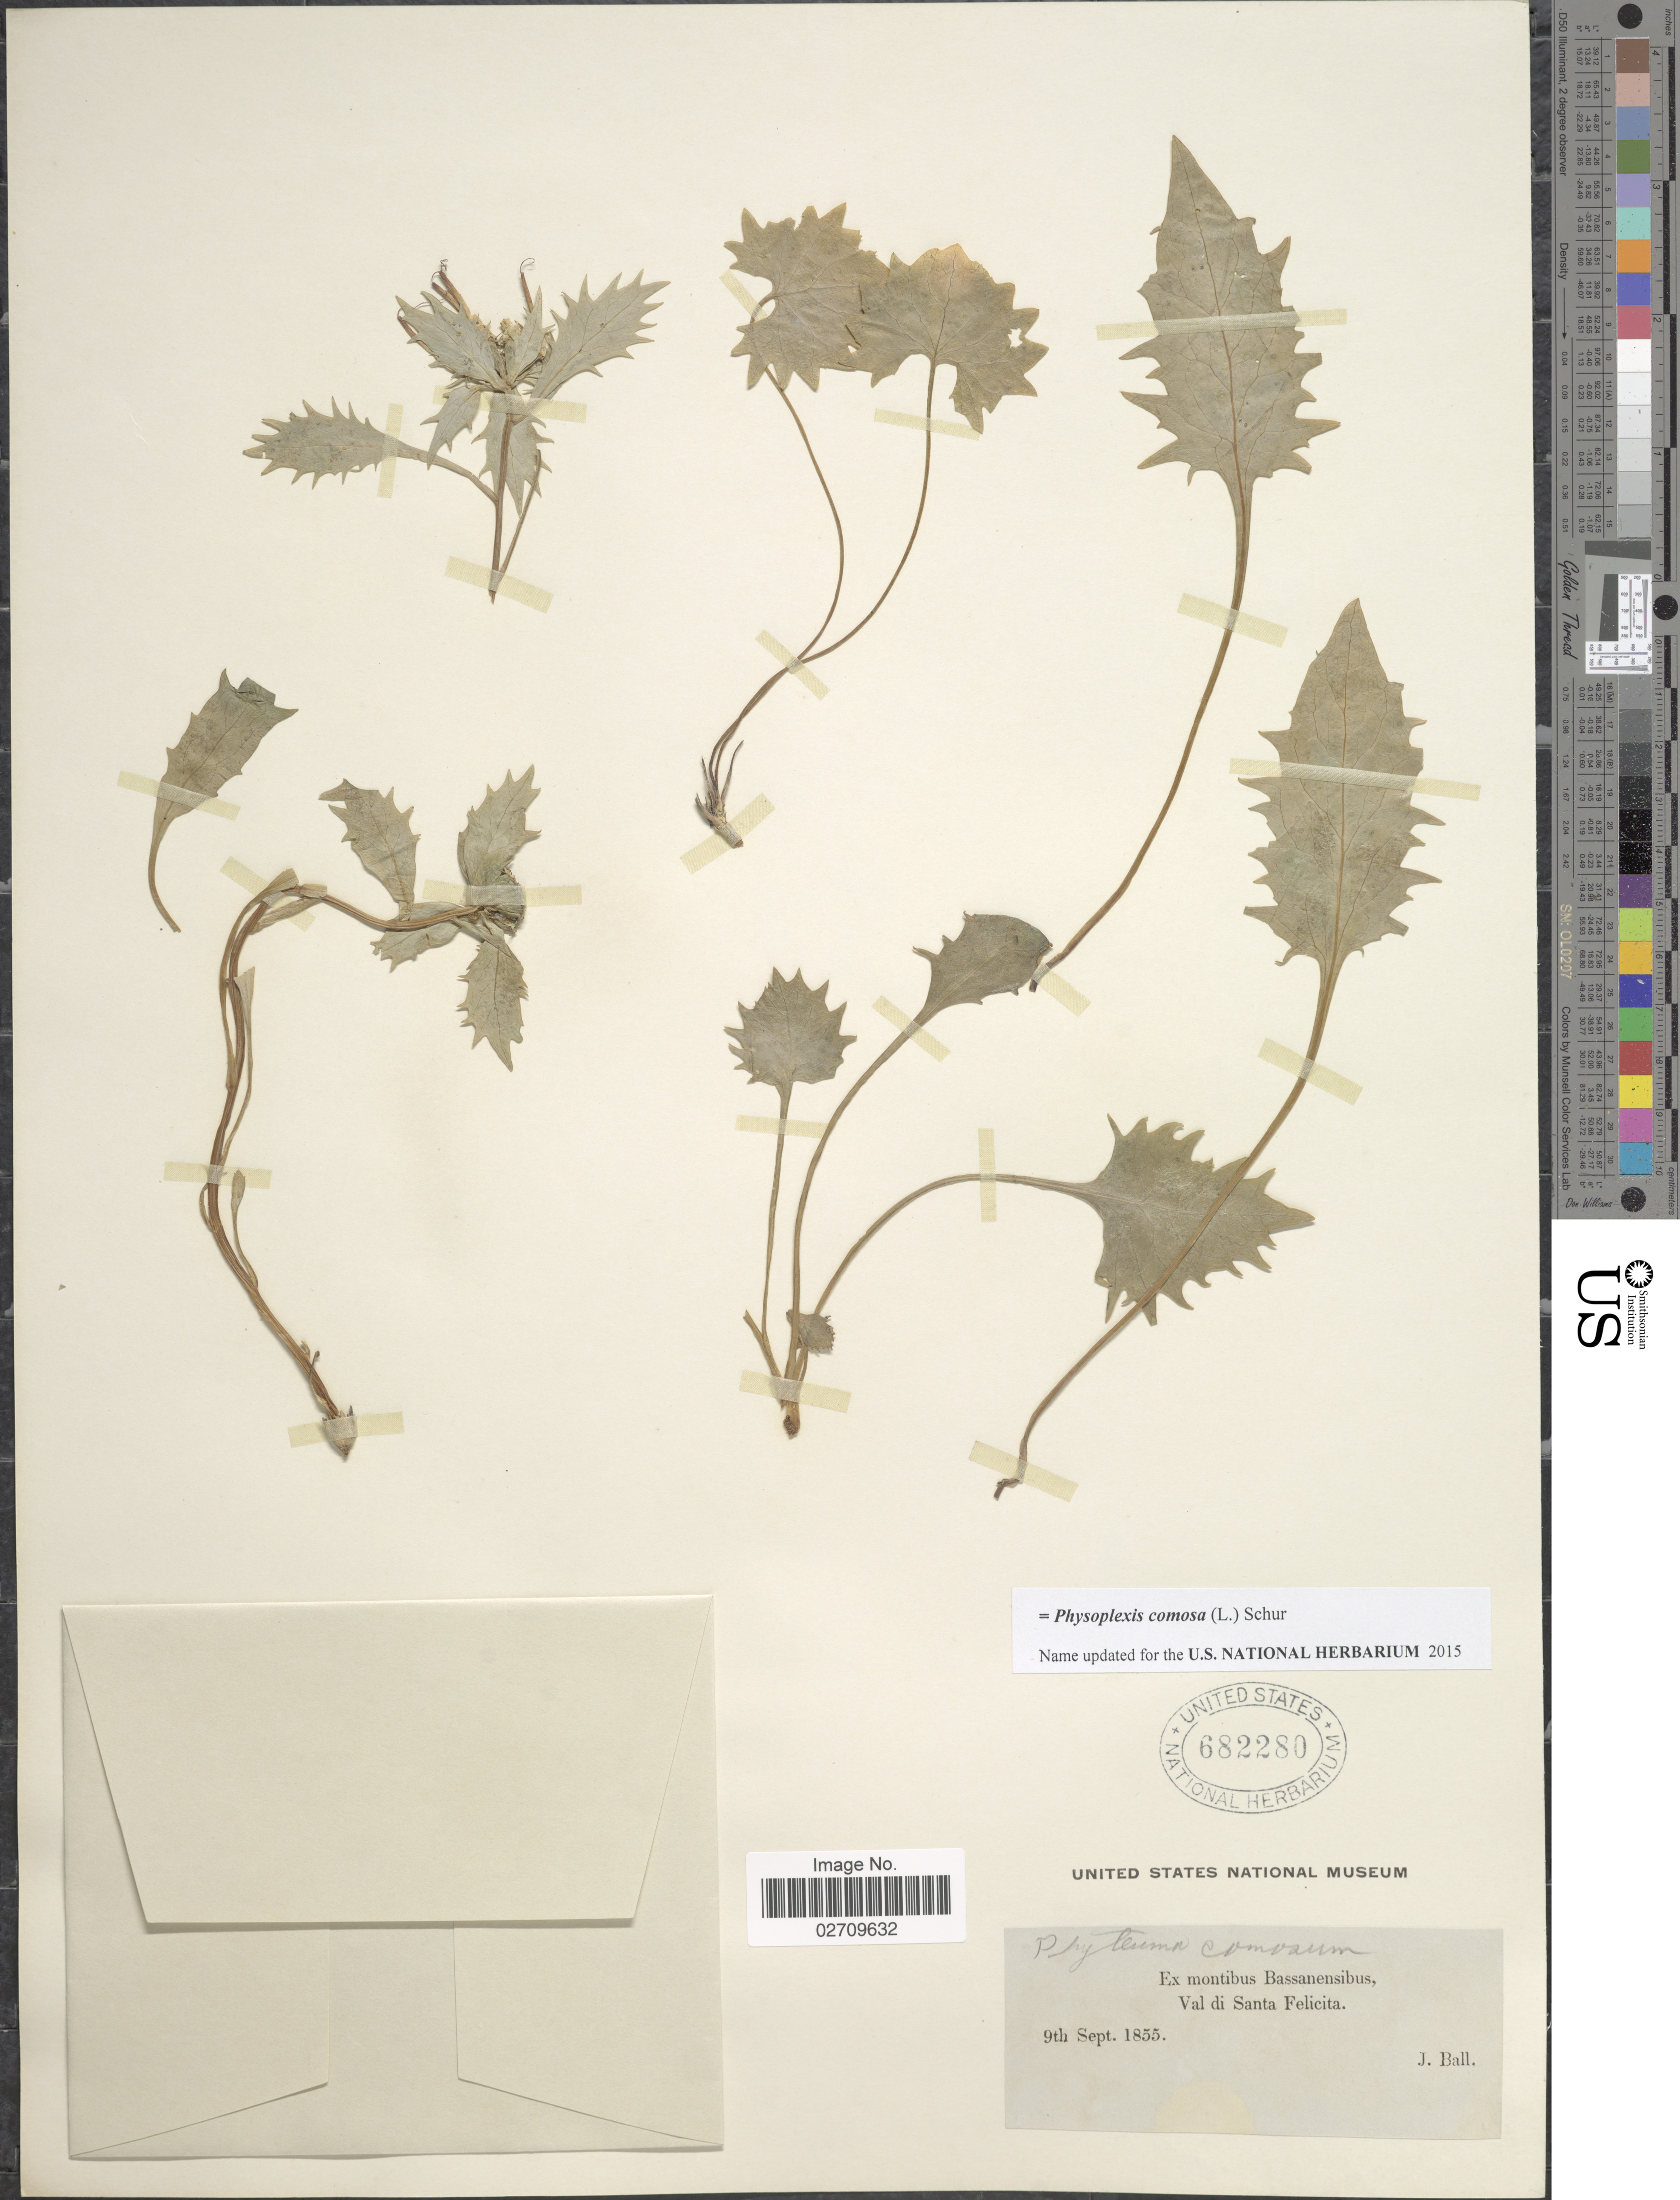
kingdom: Plantae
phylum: Tracheophyta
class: Magnoliopsida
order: Asterales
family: Campanulaceae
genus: Physoplexis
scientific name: Physoplexis comosa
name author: (L.) Schur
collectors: J. Ball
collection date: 1855-09-09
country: Italy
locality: Montibus Bassanensibus, Val di Santa Felicita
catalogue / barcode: US 682280